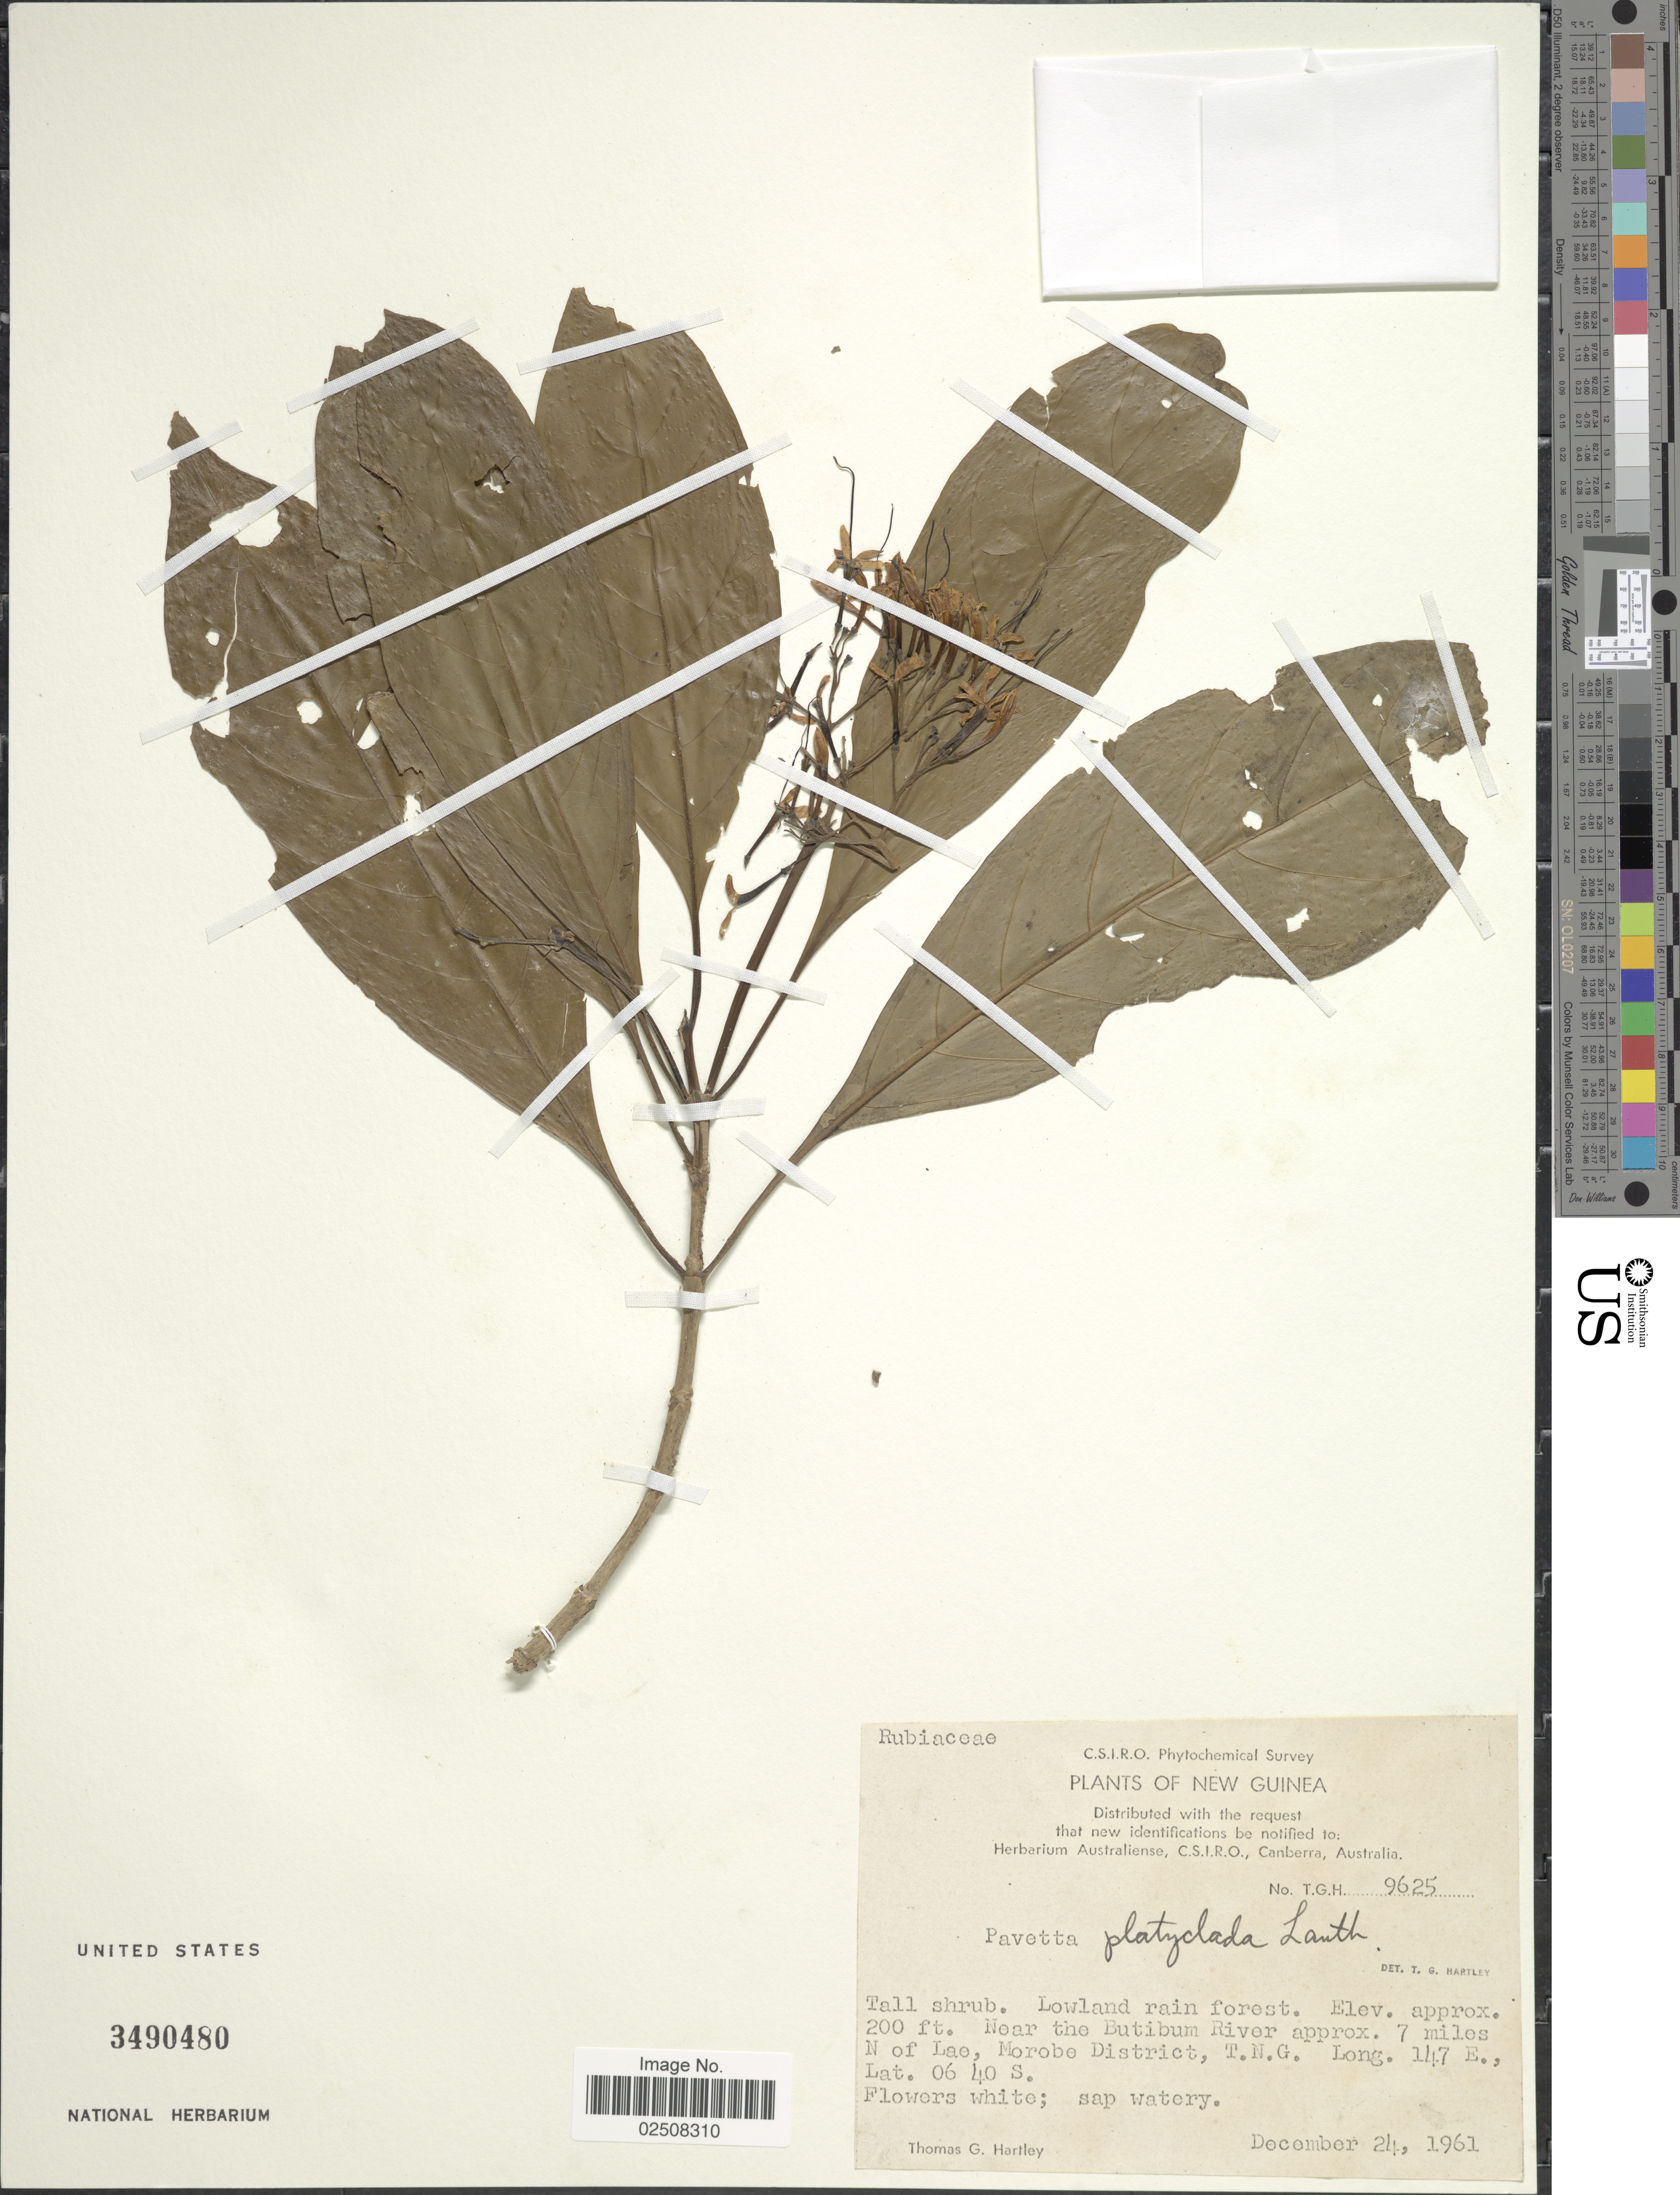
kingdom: Plantae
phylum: Tracheophyta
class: Magnoliopsida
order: Gentianales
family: Rubiaceae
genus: Pavetta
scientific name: Pavetta platyclada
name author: K. Schum. & Lauterb.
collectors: T. G. Hartley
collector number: T.G.H. 99625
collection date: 1961-12-24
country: Papua New Guinea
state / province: Morobe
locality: New Guinea, Lowland rain forest, Near the Butibum River approx. 7 miles N of Lae, Morobe District, T.N.G.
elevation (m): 61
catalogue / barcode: US 3490480